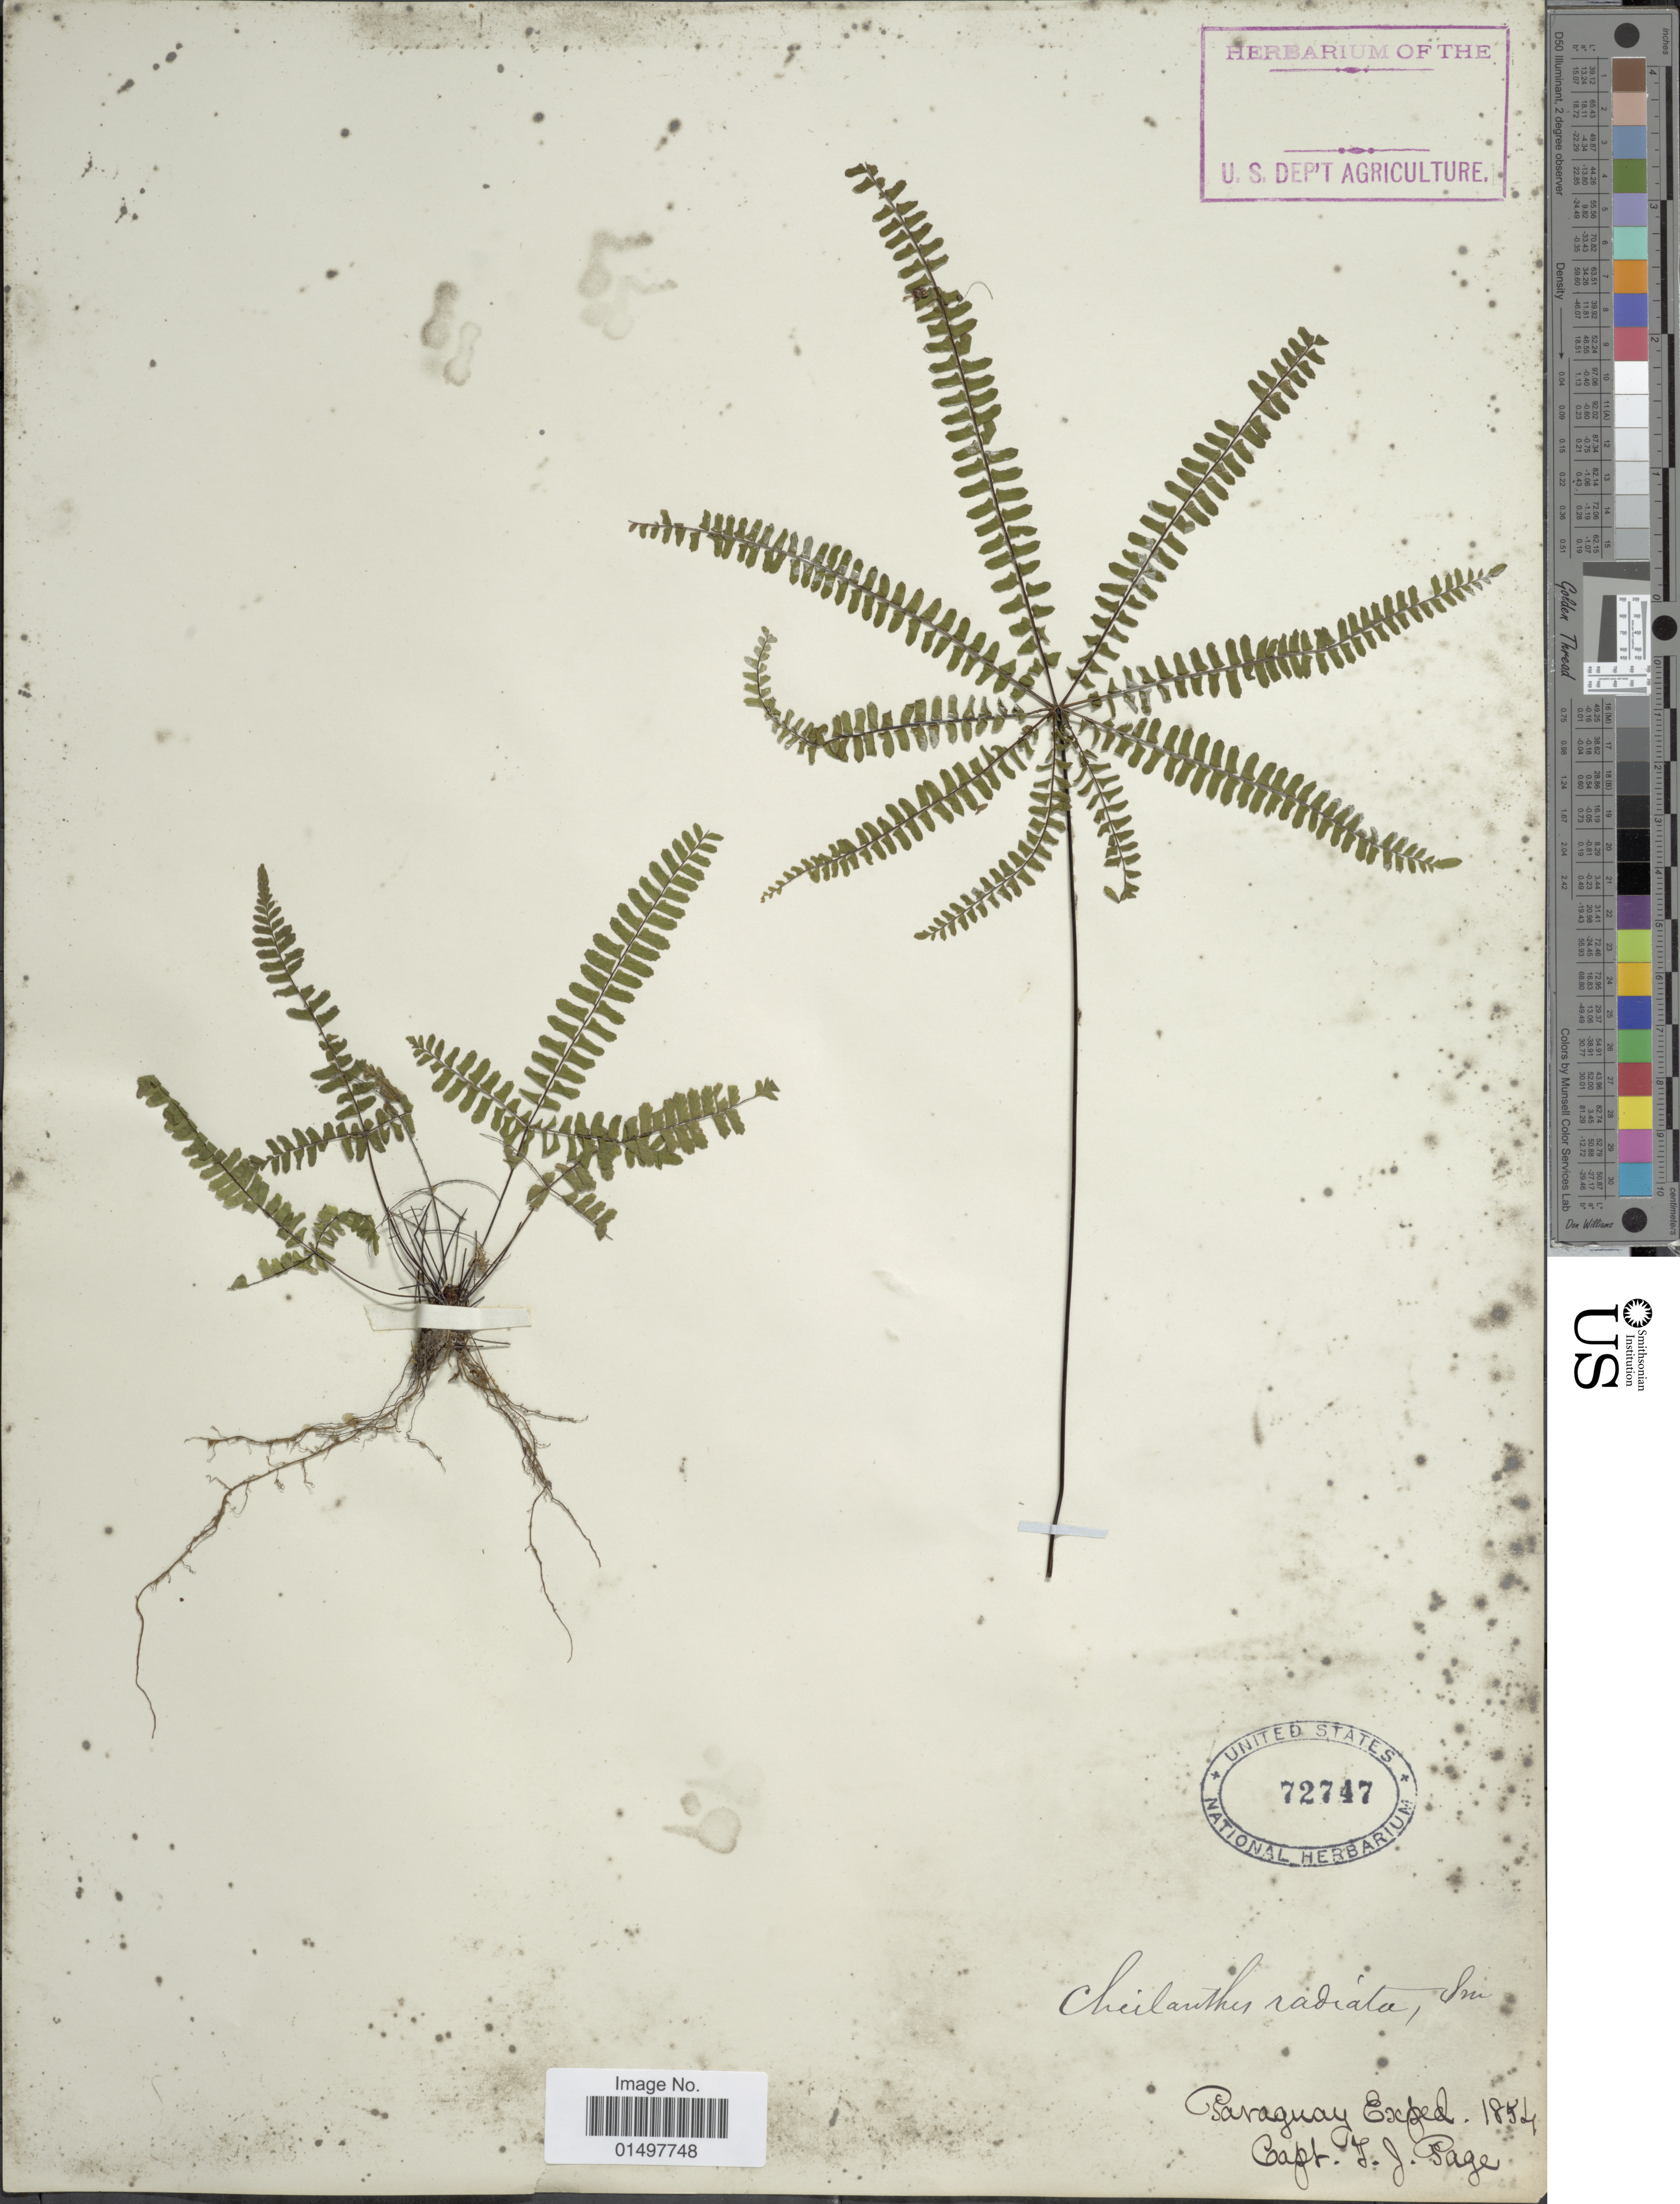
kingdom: Plantae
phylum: Tracheophyta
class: Polypodiopsida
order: Polypodiales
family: Pteridaceae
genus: Adiantopsis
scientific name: Adiantopsis radiata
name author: (L.) Fée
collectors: T. J. Page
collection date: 1854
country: Paraguay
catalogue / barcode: US 72747